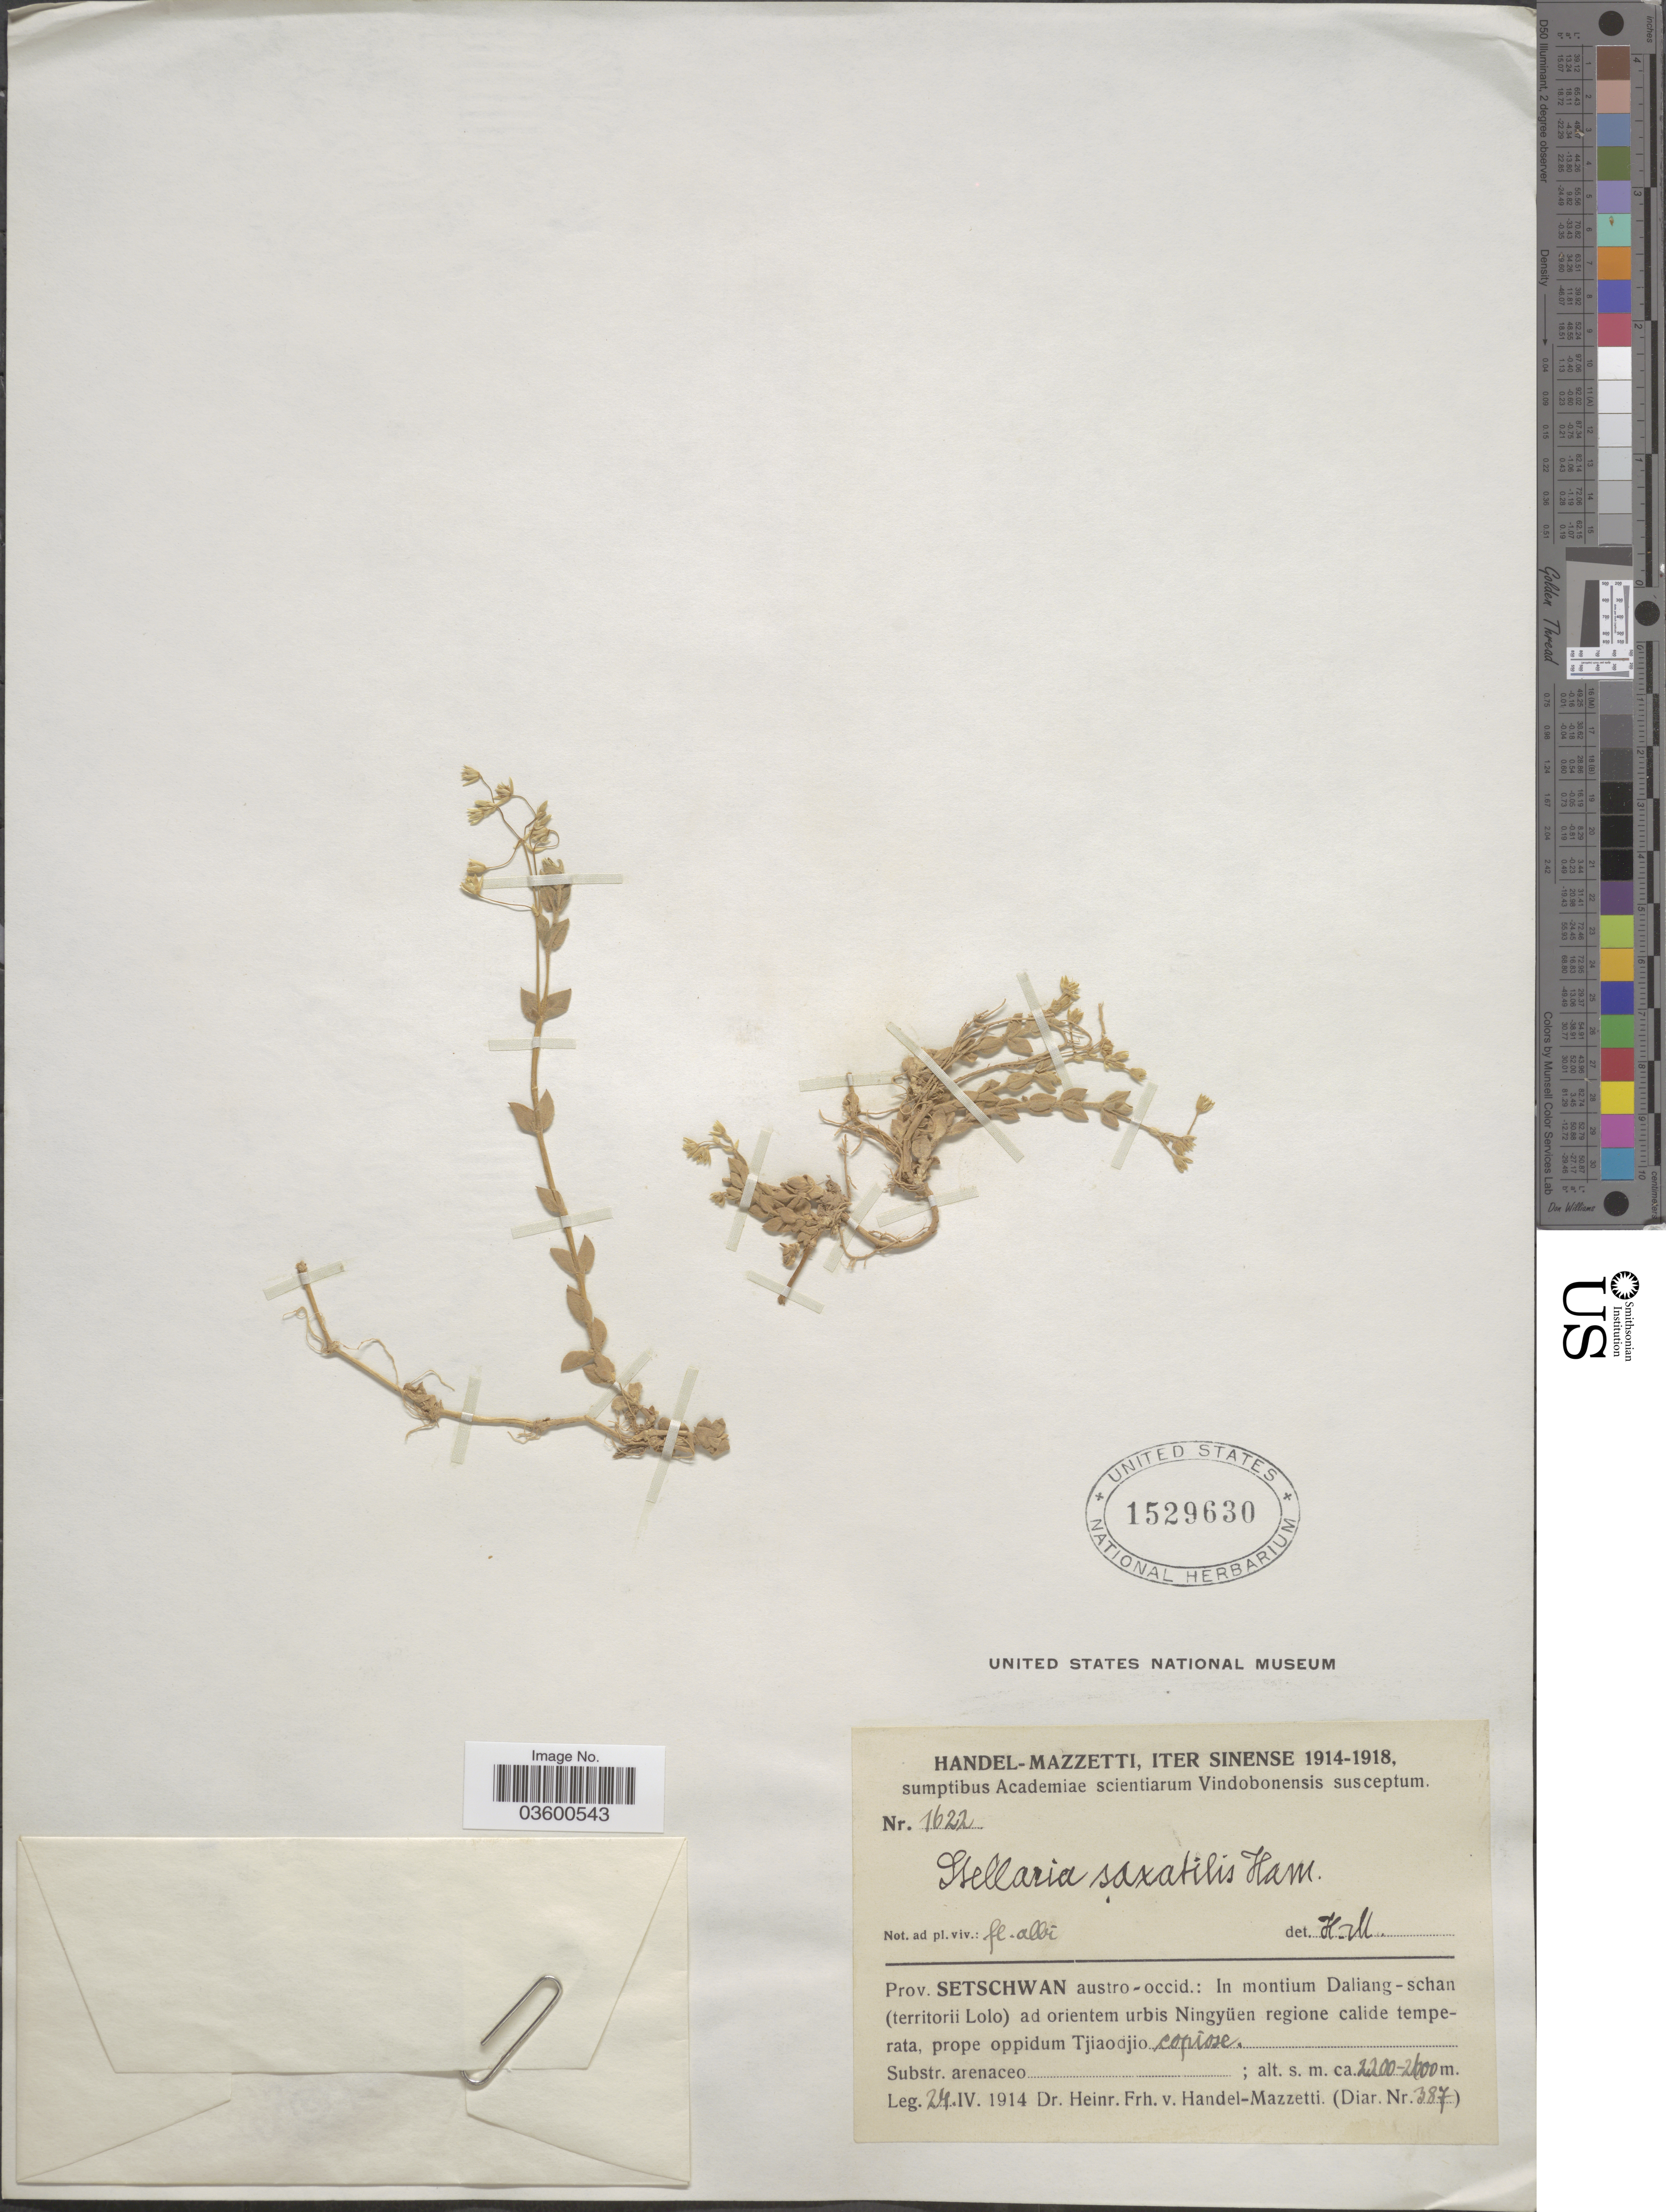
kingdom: Plantae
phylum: Tracheophyta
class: Magnoliopsida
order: Caryophyllales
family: Caryophyllaceae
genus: Stellaria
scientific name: Stellaria saxatilis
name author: Buch.-Ham. ex D. Don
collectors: H. Handel-Mazzetti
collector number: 1622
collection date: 1914-04-24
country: China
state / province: Sichuan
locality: Prov. Setschwan austro-occid.: In montium Daliang-schan (territorii Lolo) ad orientem urbis Ningyüen regione calide temperata, prope oppidum Tjiaodjio.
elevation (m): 2200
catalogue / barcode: US 1529630